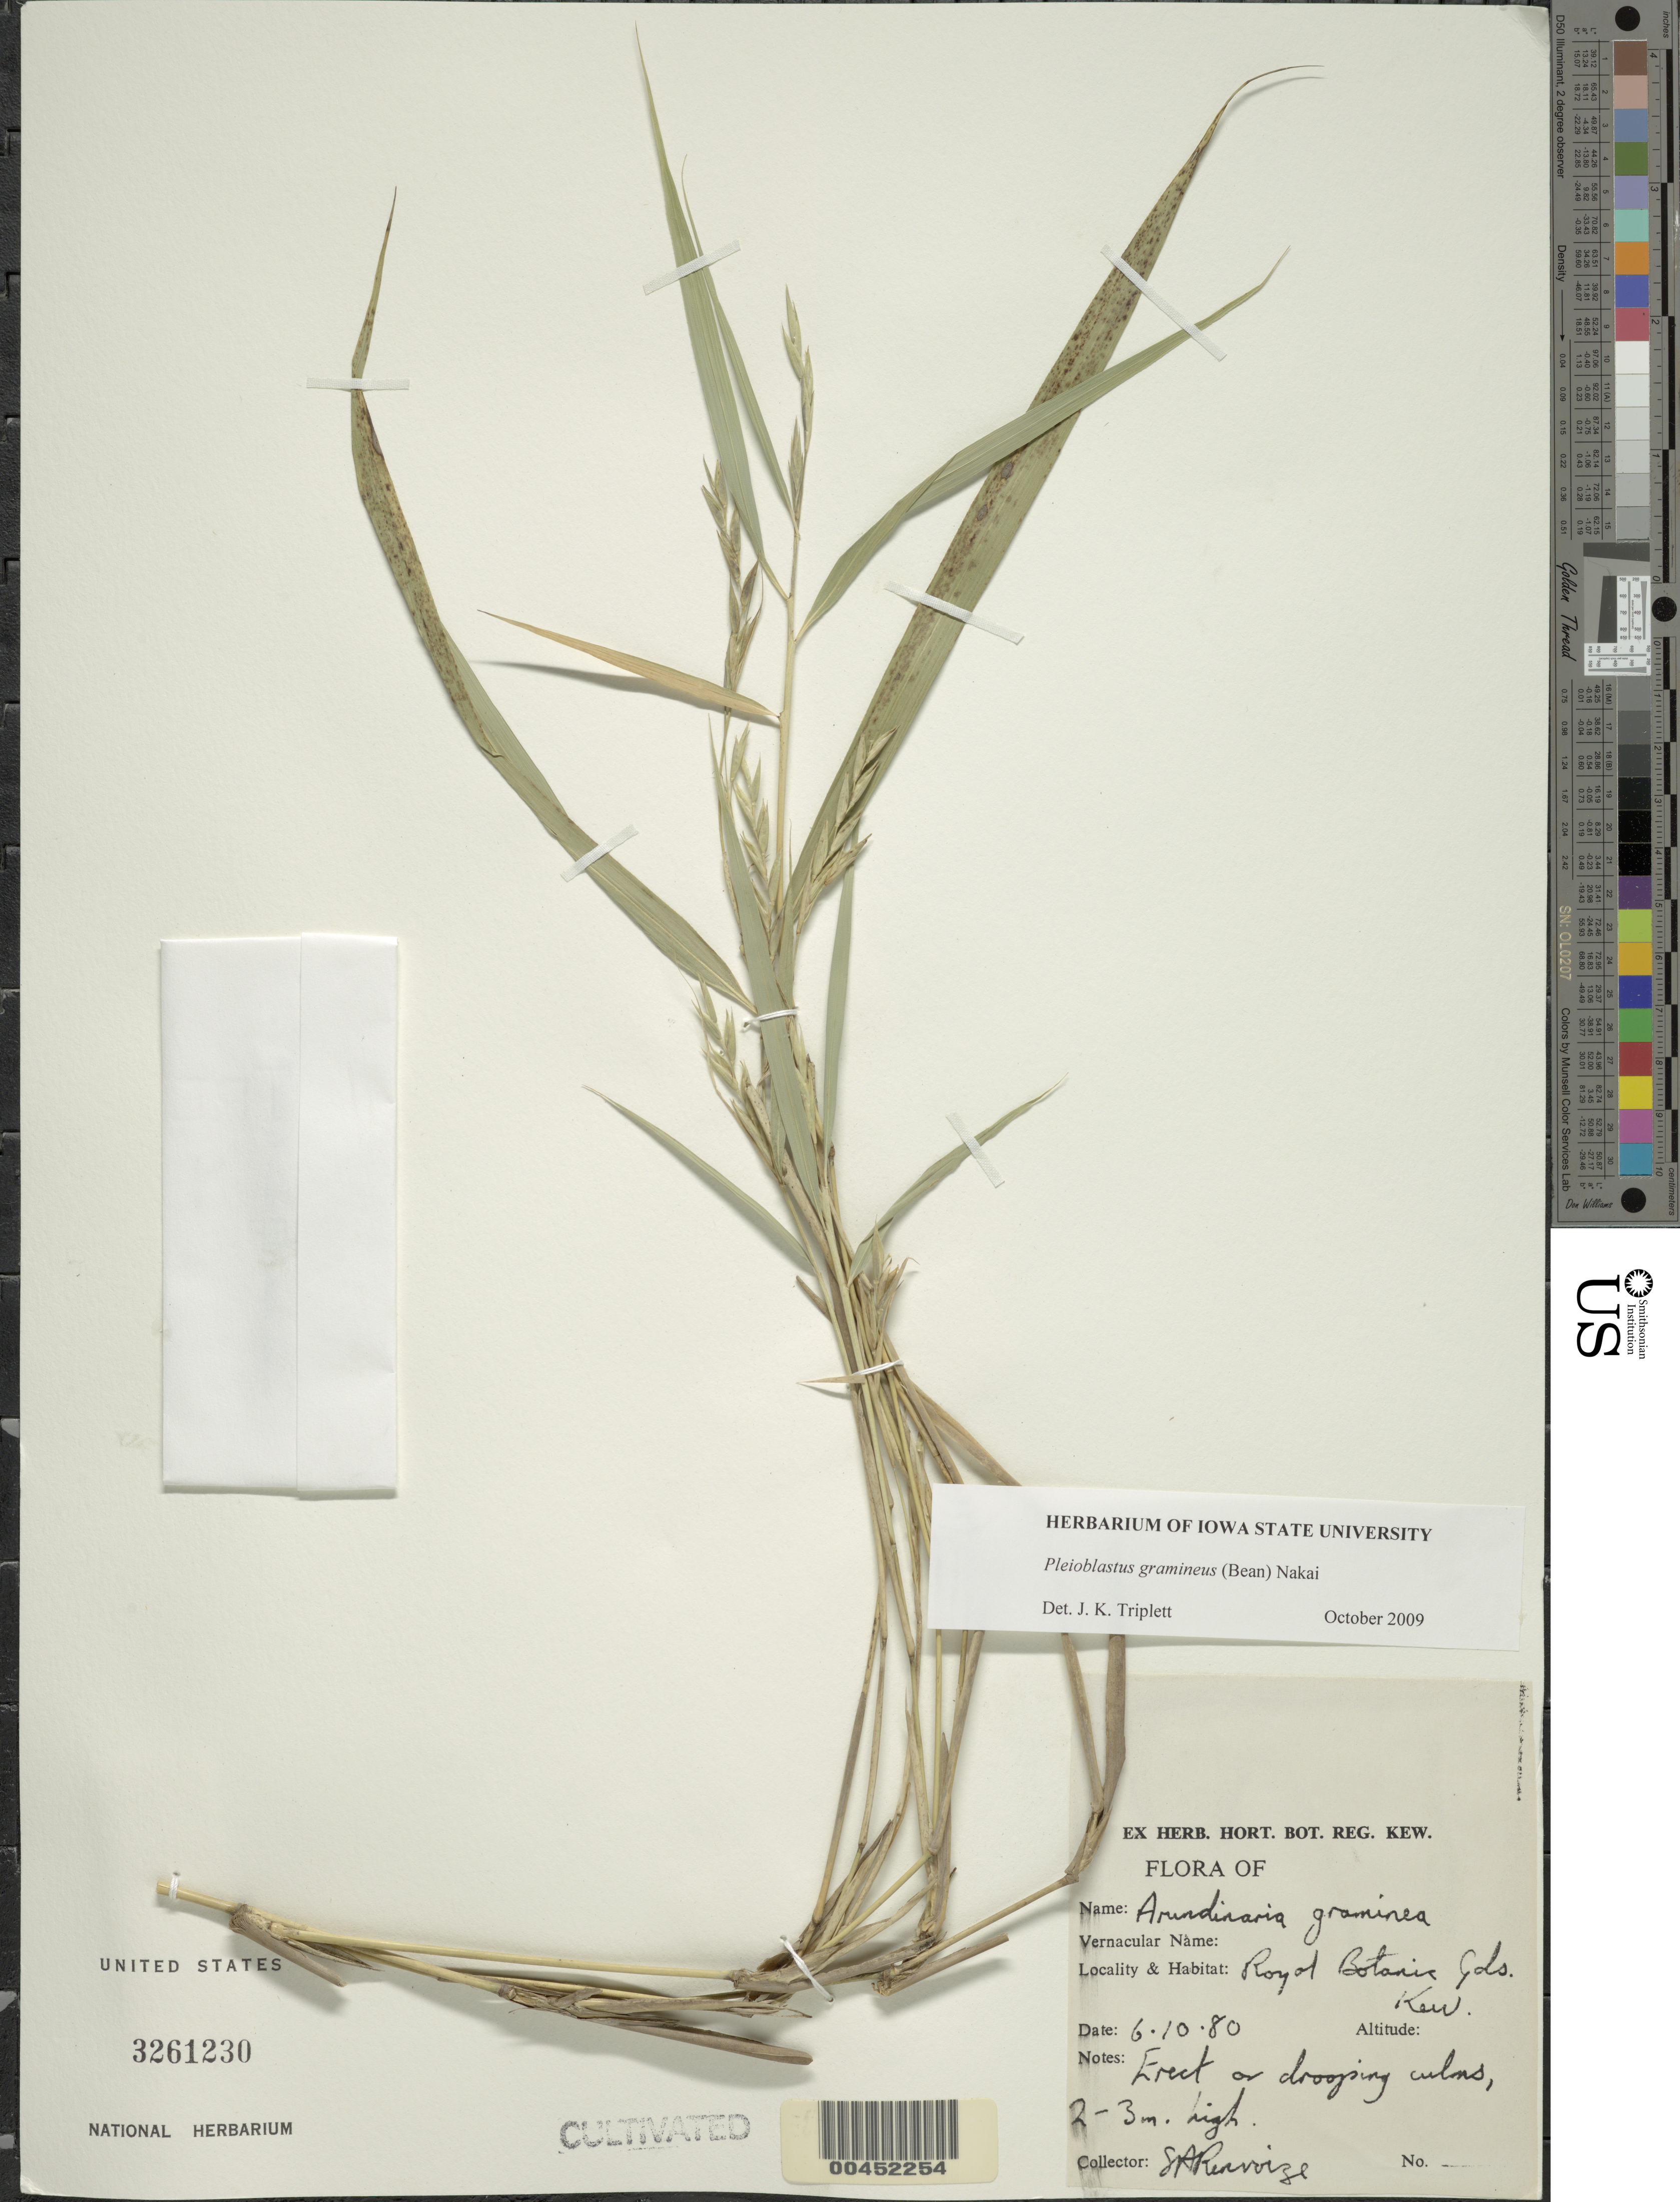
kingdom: Plantae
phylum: Tracheophyta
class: Liliopsida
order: Poales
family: Poaceae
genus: Pleioblastus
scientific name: Pleioblastus gramineus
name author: (Bean) Nakai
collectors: S. A. Renvoize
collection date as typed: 06 Oct 1980 or 10 Jun 1980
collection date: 1980-06-10 or 1980-10-06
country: United Kingdom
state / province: England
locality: Royal Botanic Gardens, Kew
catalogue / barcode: US 3261230